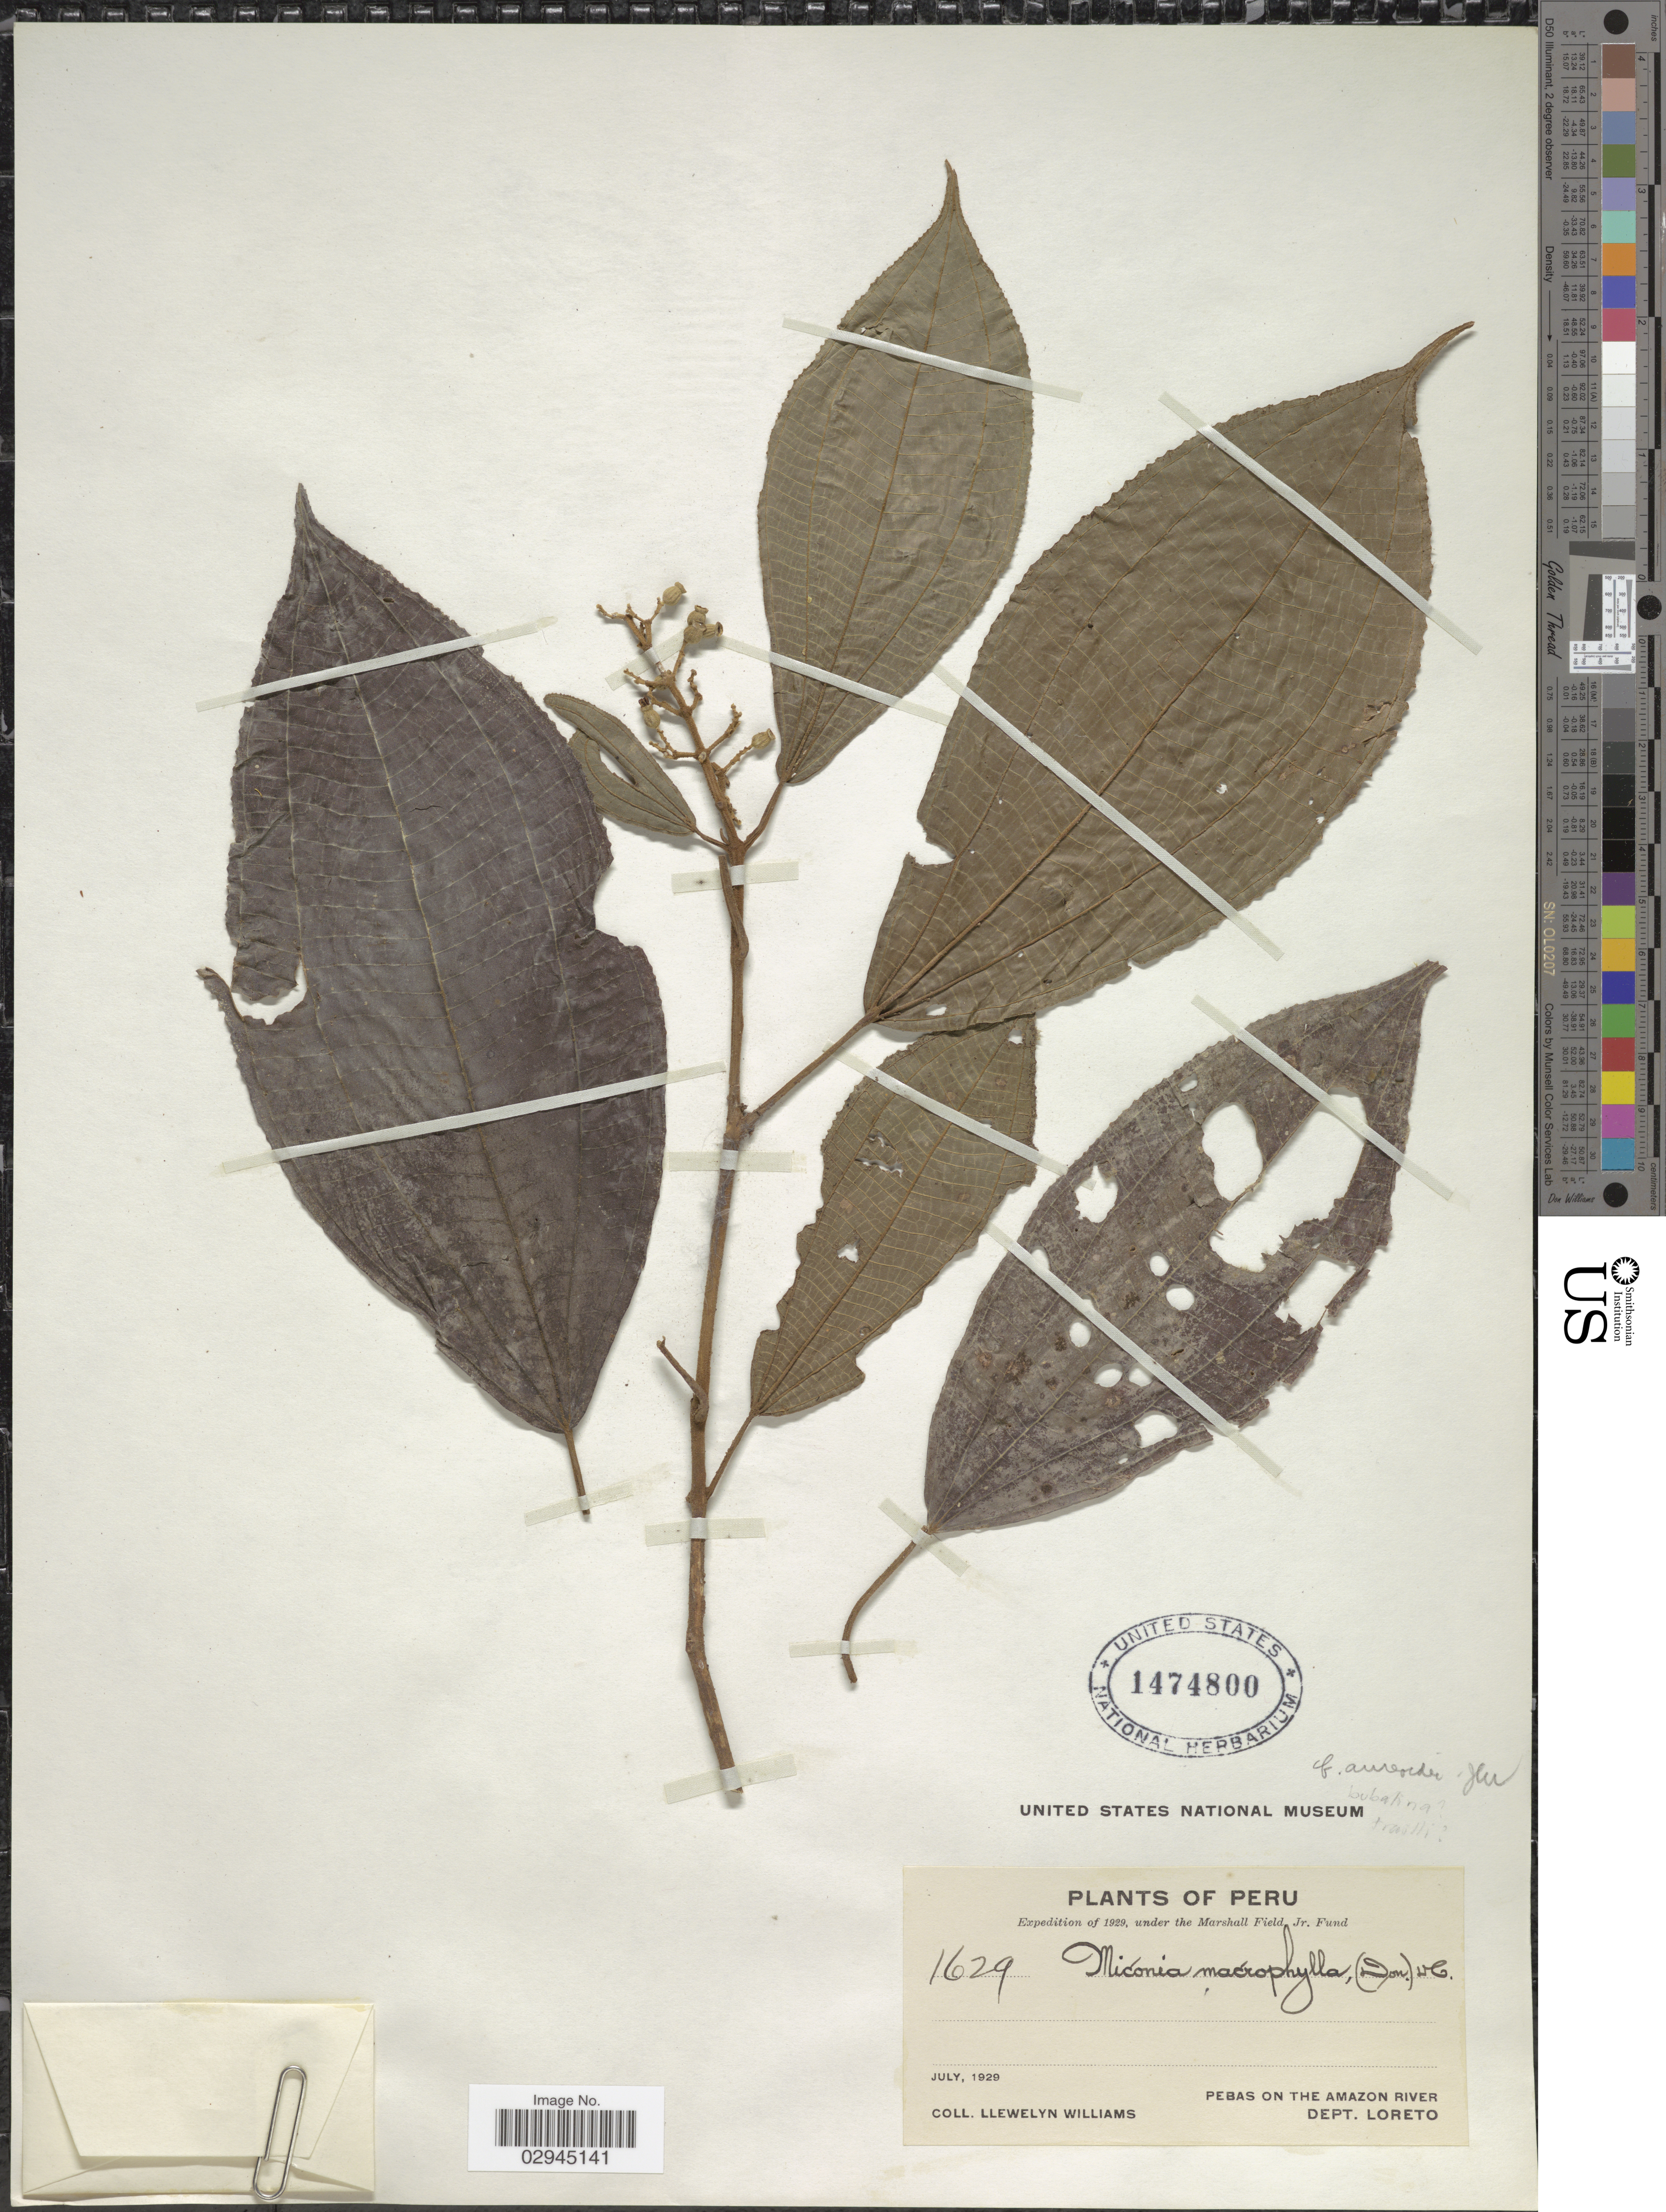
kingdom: Plantae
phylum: Tracheophyta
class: Magnoliopsida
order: Myrtales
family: Melastomataceae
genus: Miconia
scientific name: Miconia sp.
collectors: Ll. Williams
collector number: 1629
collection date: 1929-07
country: Peru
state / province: Loreto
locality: Pebas on the Amazon River.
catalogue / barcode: US 1474800